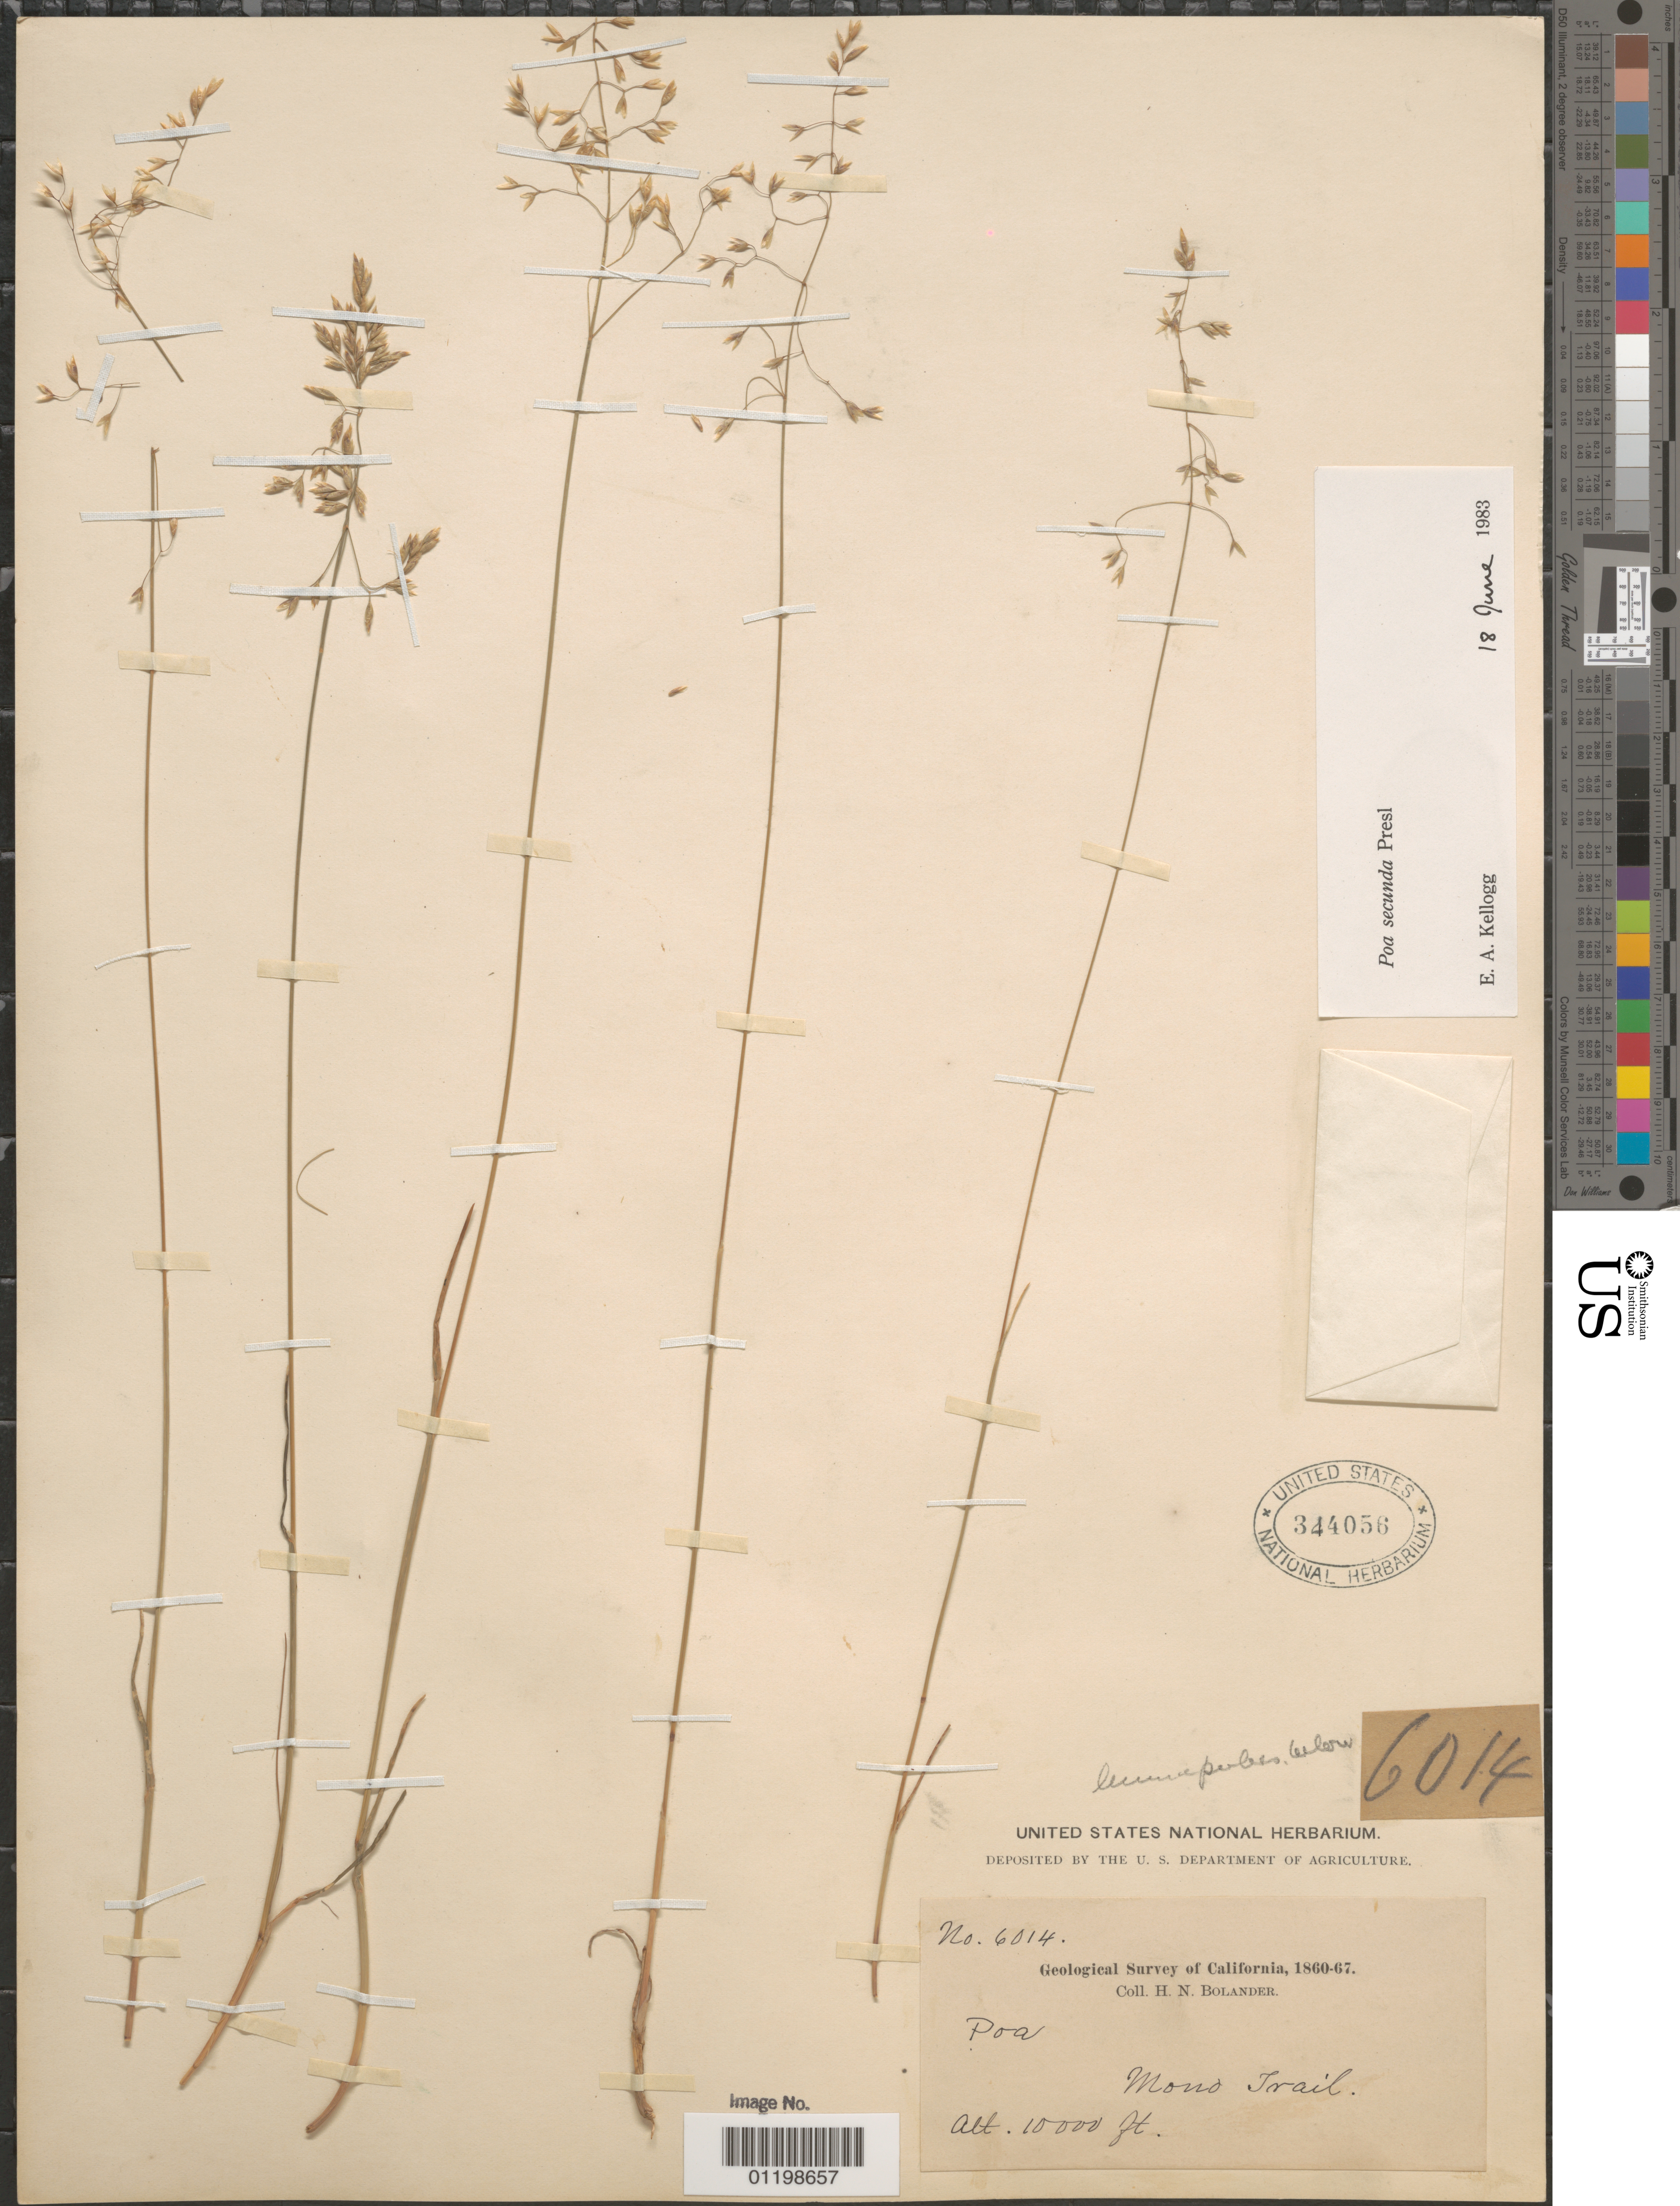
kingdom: Plantae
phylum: Tracheophyta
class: Liliopsida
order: Poales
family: Poaceae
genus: Poa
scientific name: Poa secunda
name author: J. Presl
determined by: Kellogg, E. A.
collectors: H. Bolander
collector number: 6014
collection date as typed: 1860 to -- --- 1867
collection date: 1860/1867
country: United States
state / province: California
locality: Mono Trail.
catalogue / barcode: US 344056